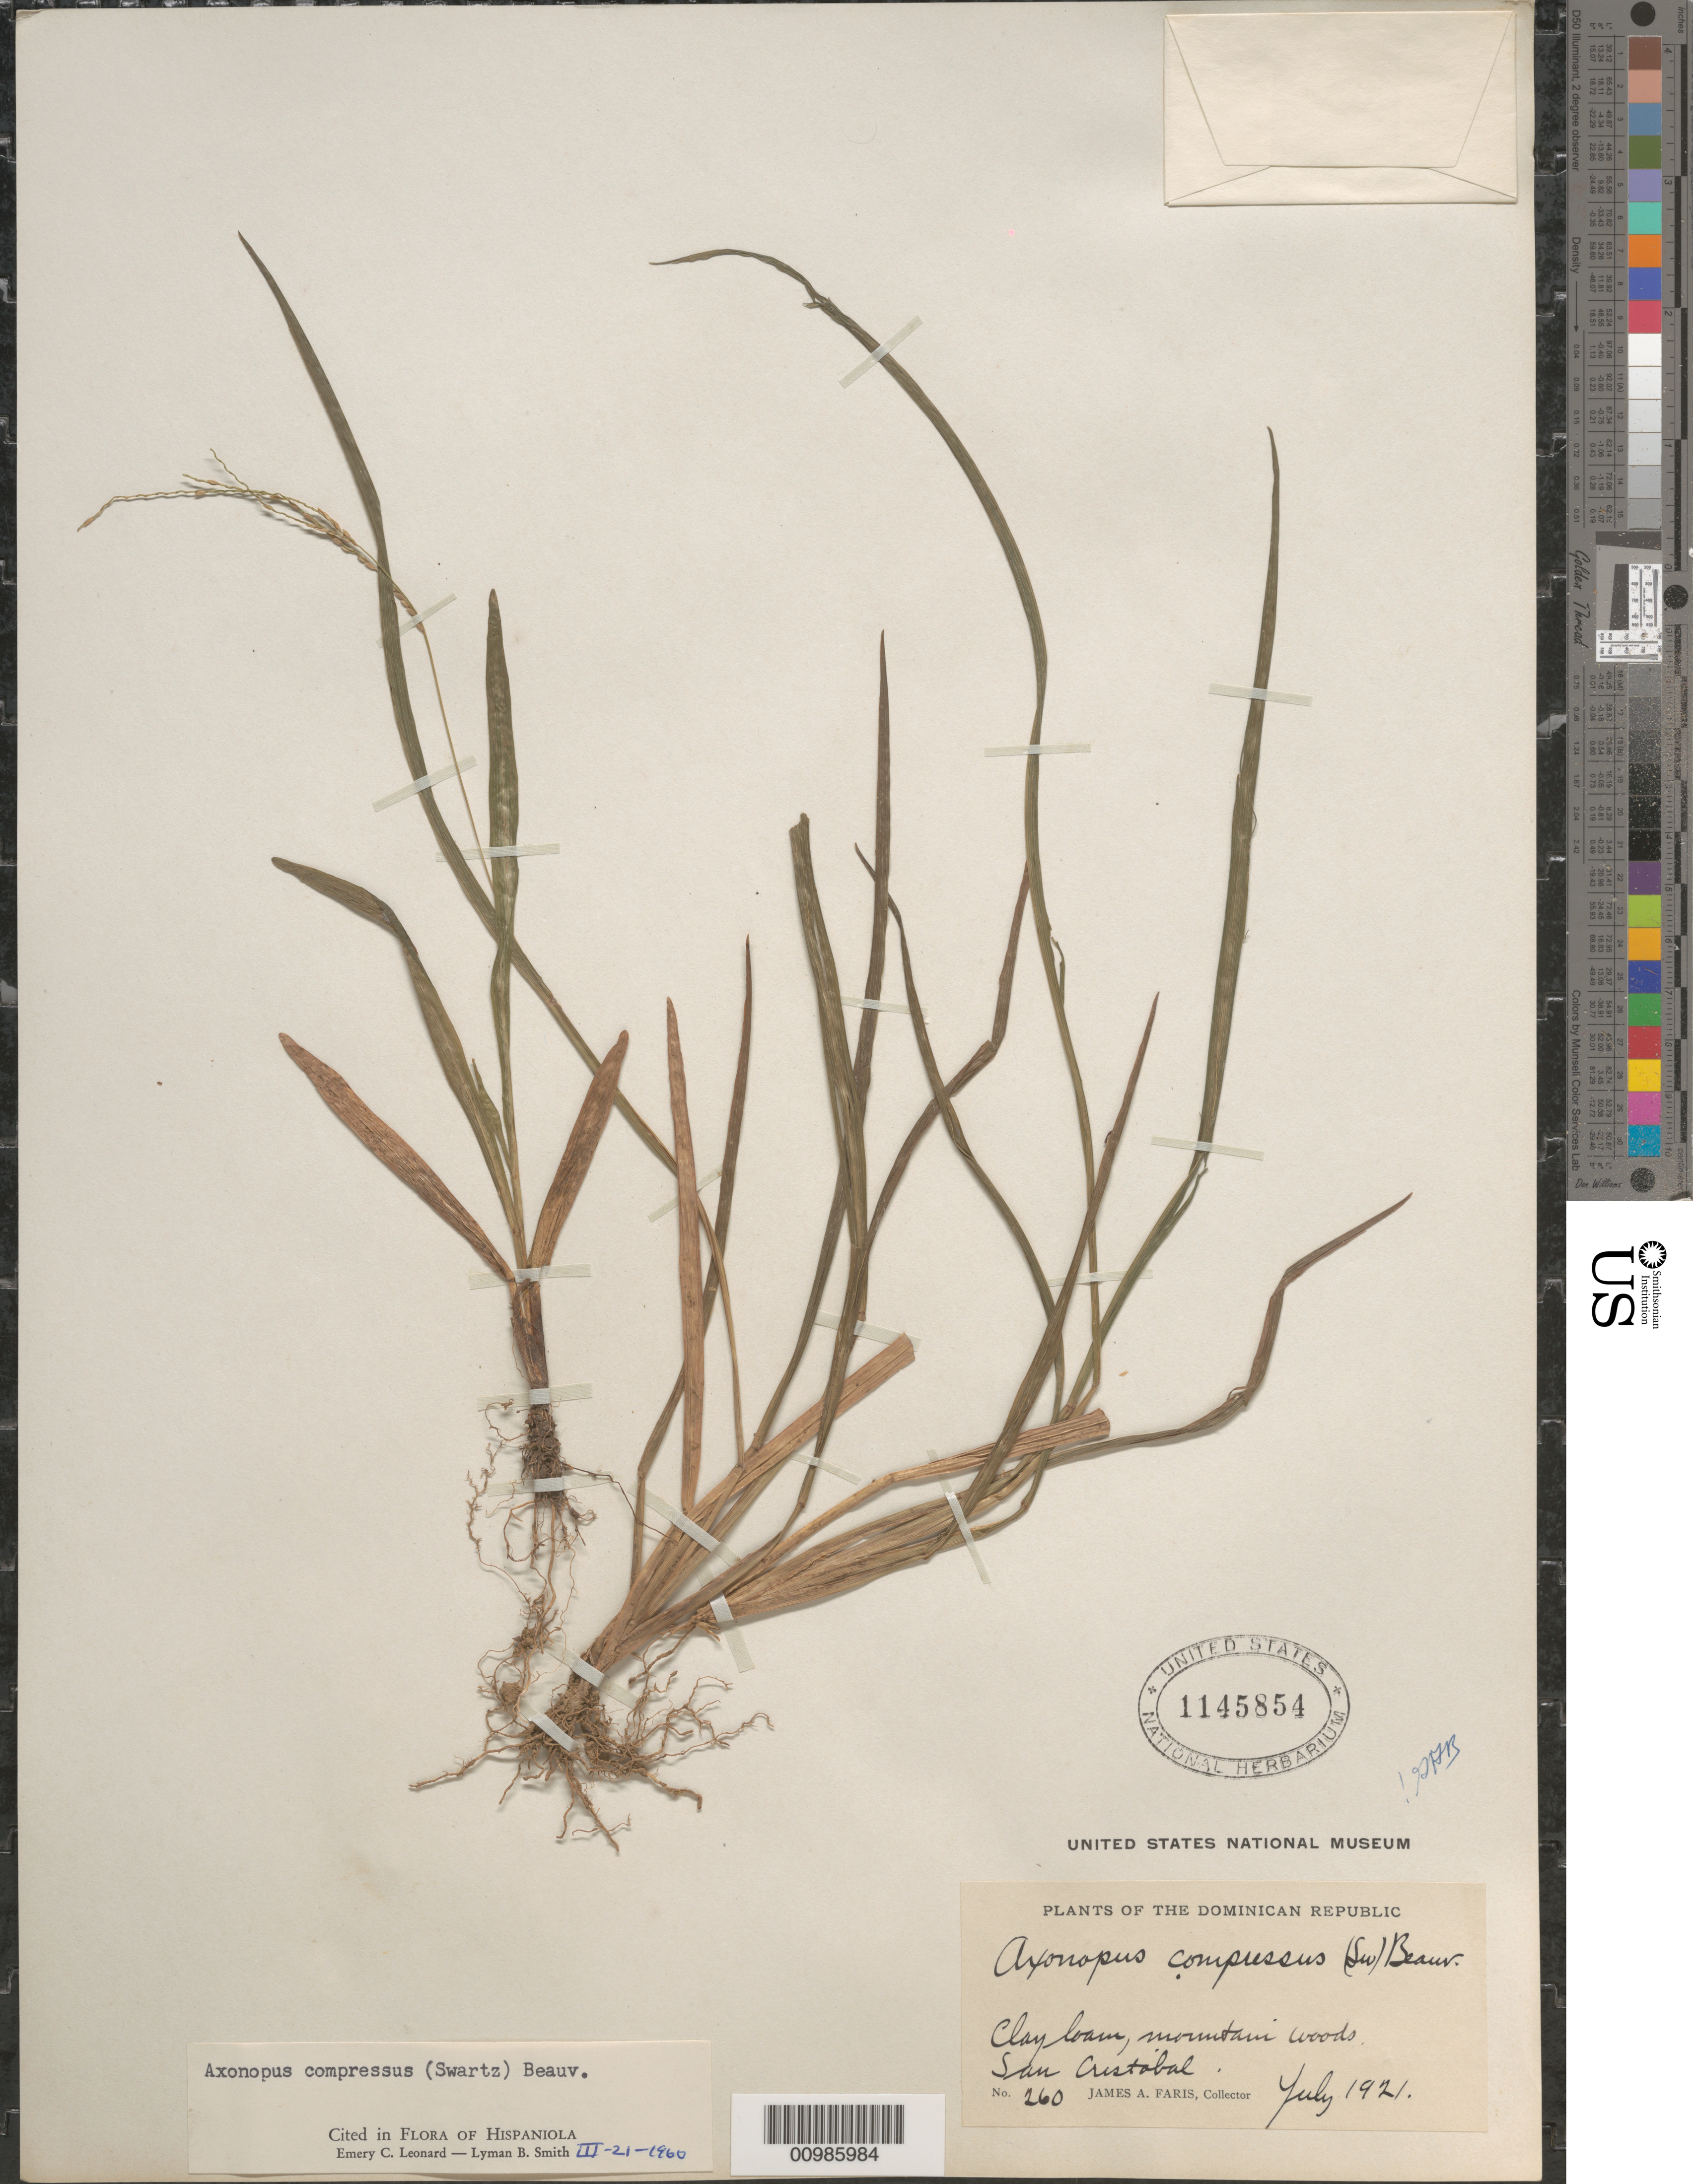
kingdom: Plantae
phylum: Tracheophyta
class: Liliopsida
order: Poales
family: Poaceae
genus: Axonopus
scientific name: Axonopus compressus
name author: (Sw.) P. Beauv.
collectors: J. Faris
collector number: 260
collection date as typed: Jul 1921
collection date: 1921-07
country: Dominican Republic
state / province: San Cristóbal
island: Hispaniola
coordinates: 0 N, 0 E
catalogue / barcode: US 1145854